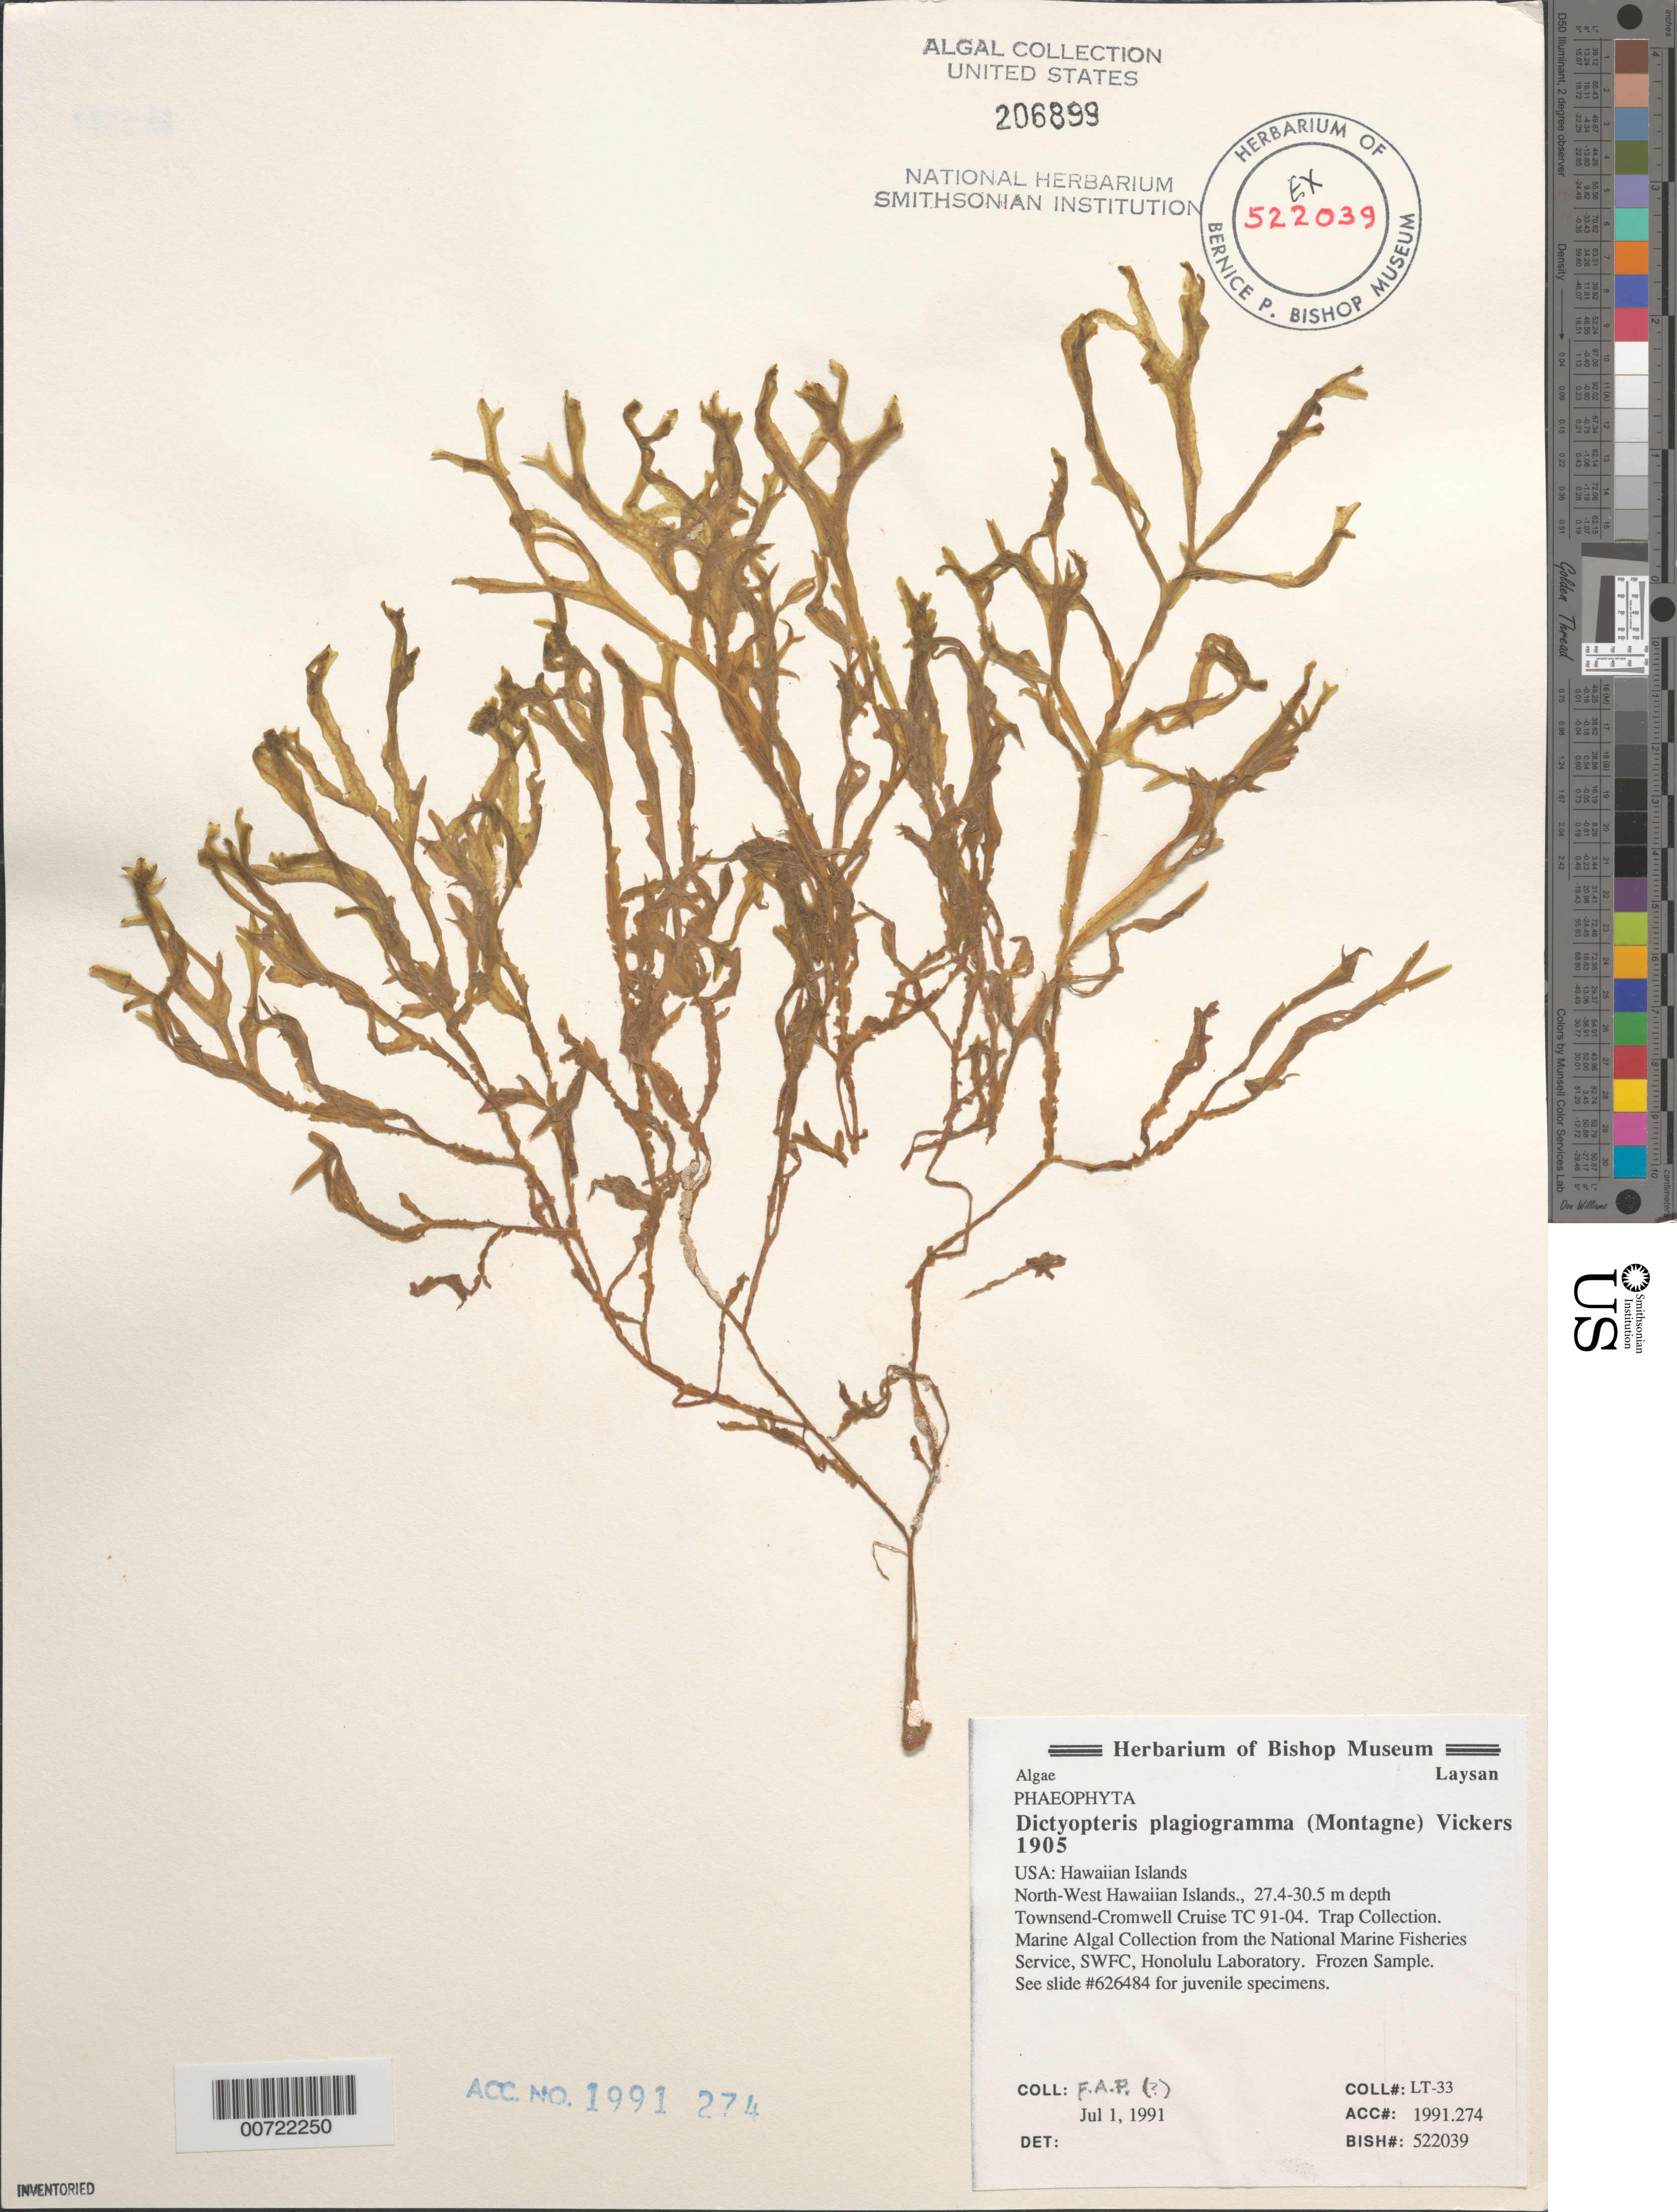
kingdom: Chromista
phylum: Ochrophyta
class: Phaeophyceae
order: Dictyotales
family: Dictyotaceae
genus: Dictyopteris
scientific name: Dictyopteris plagiogramma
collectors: F. P.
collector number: LT-33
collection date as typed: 01 Jul 1991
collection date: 1991-07-01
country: United States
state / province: Hawaii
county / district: Honolulu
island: Laysan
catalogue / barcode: US 206899